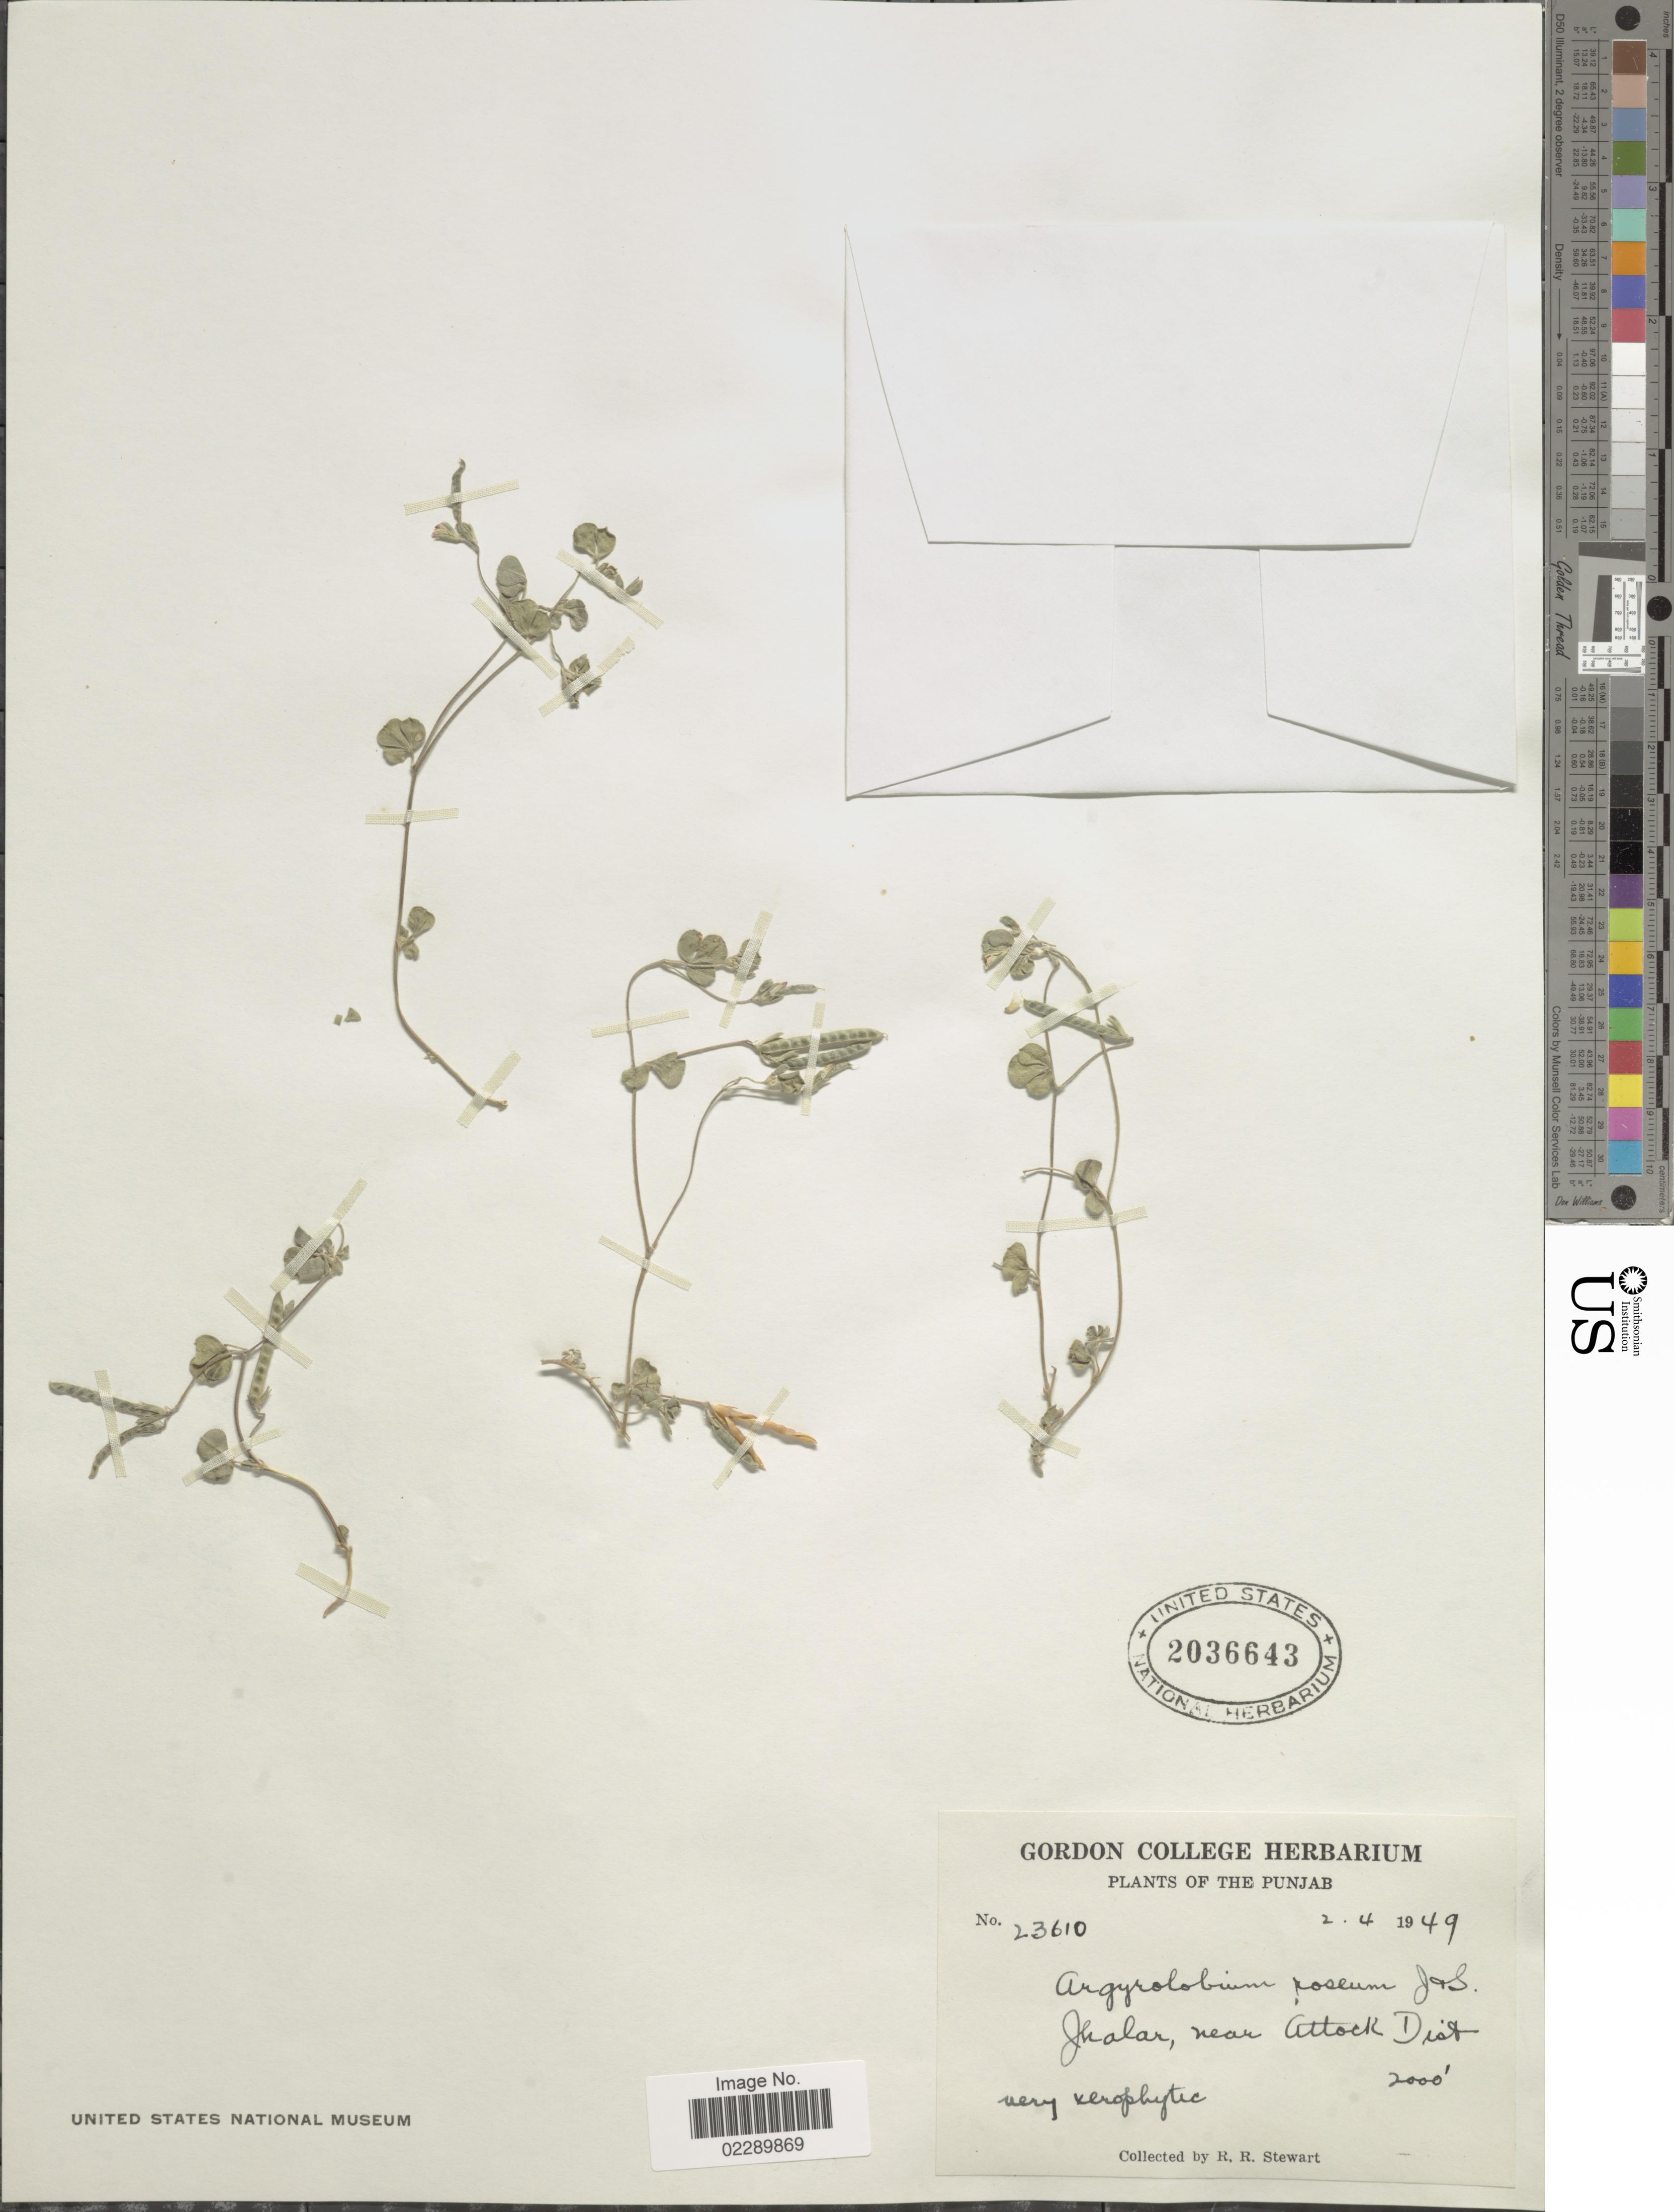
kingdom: Plantae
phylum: Tracheophyta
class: Magnoliopsida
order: Fabales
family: Fabaceae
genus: Argyrolobium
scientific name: Argyrolobium roseum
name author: (Cambess.) Jaub. & Spach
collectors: R. R. Stewart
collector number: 23610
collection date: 1949-04-02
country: India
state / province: Punjab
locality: Jhalar, near Attock Dist.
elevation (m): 610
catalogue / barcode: US 2036643